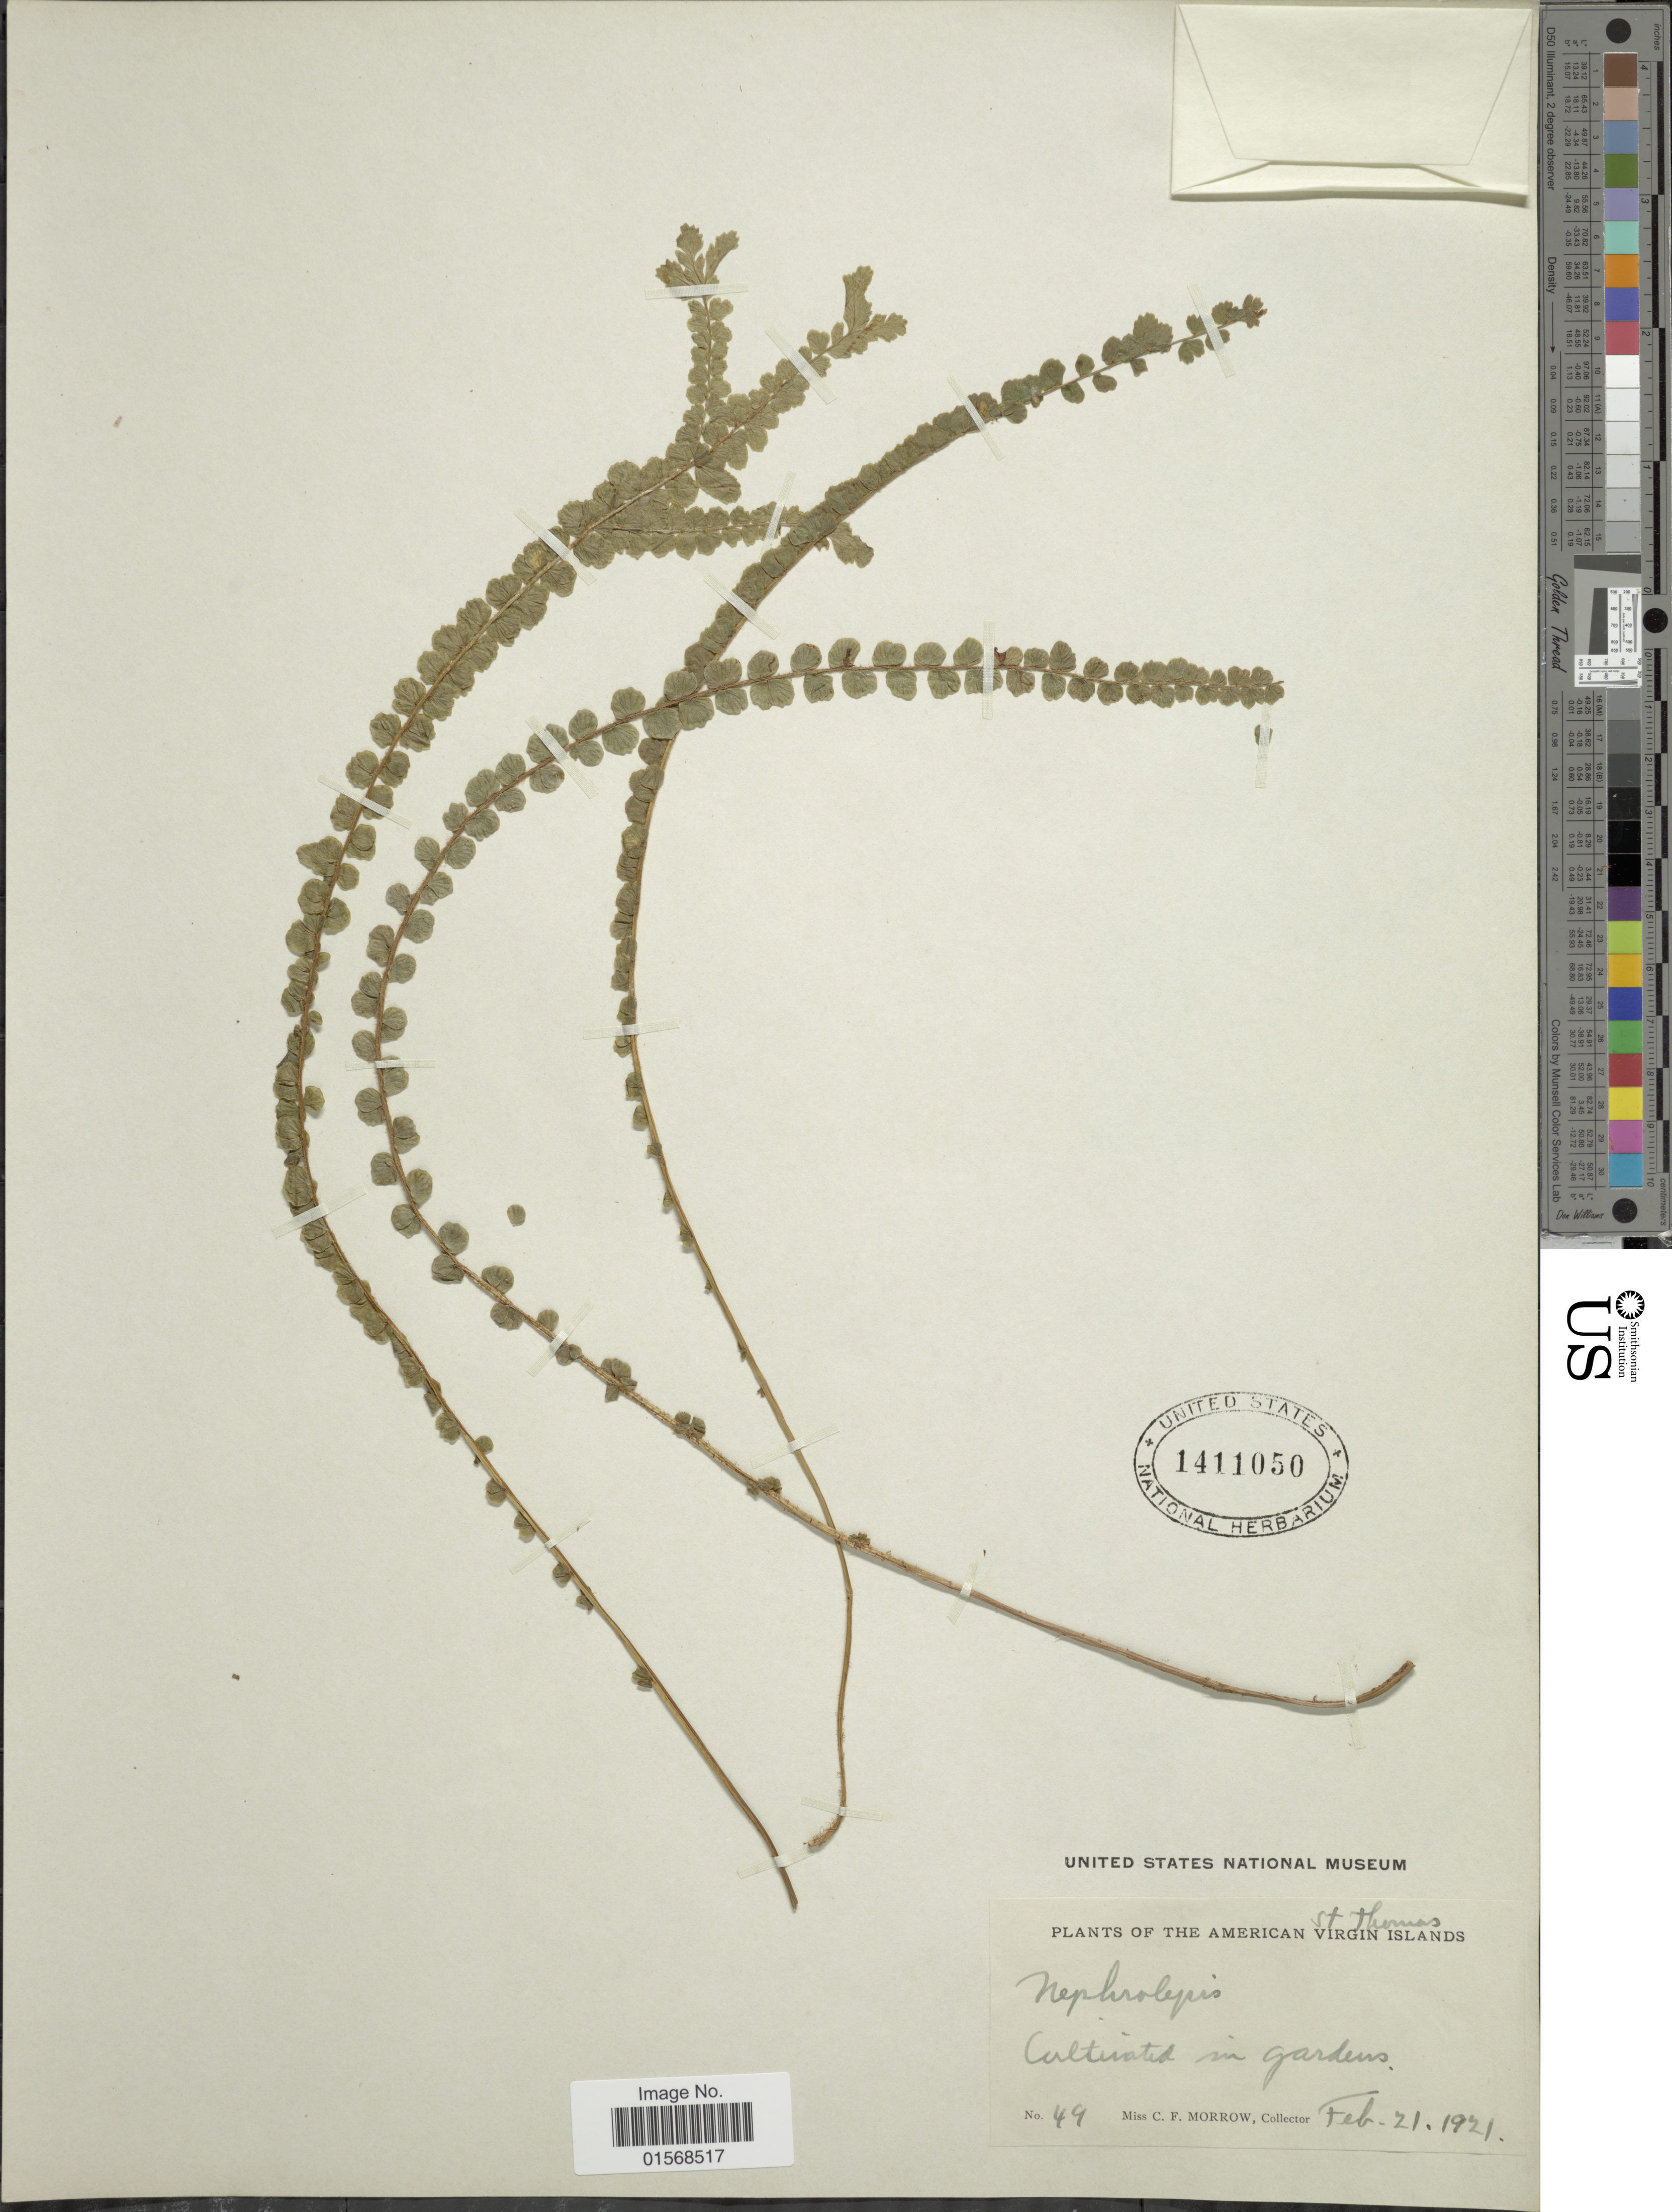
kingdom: Plantae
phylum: Tracheophyta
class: Polypodiopsida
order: Polypodiales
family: Nephrolepidaceae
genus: Nephrolepis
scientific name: Nephrolepis duffii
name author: T. Moore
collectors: C. Morrow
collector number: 49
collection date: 1921-02-21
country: U.S. Virgin Islands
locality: St. Thomas. American Virgin Islands, in gardens.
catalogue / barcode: US 1411050